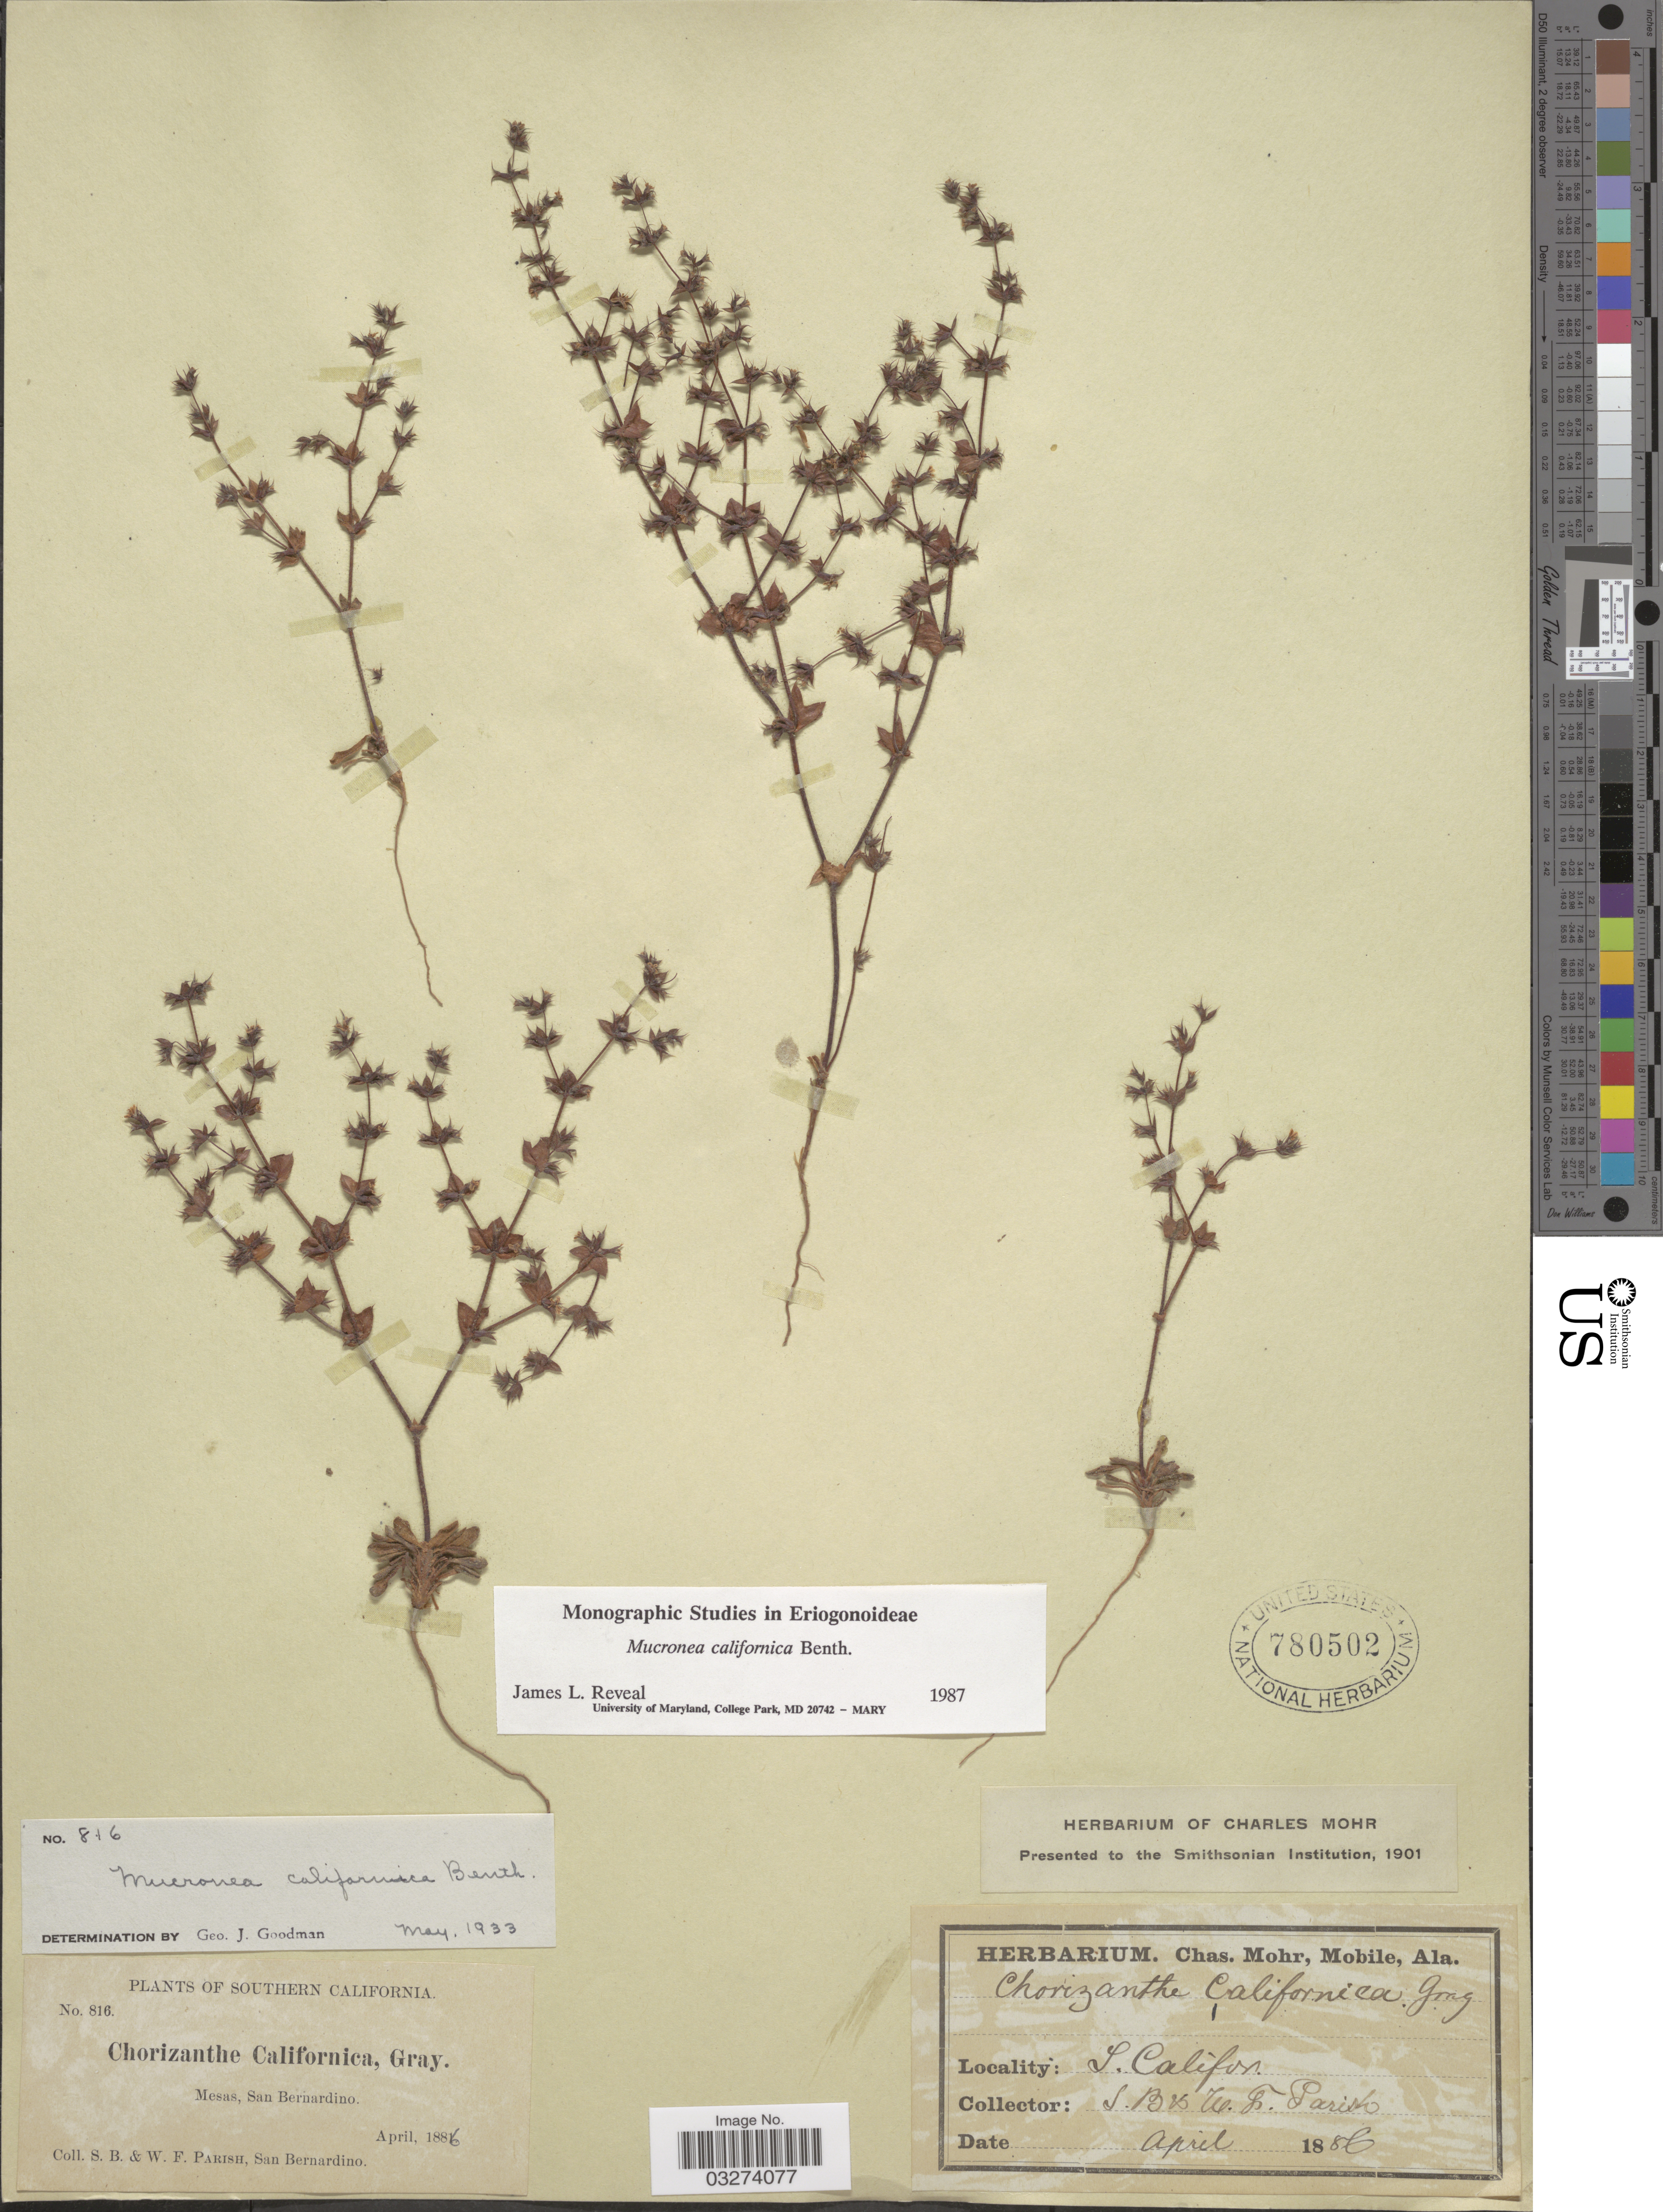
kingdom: Plantae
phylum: Tracheophyta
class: Magnoliopsida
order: Caryophyllales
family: Polygonaceae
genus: Mucronea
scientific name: Mucronea californica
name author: Benth.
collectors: S. B. Parish & W. F. Parish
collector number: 816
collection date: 1886-04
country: United States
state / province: California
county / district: San Bernardino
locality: Southern California. Mesas, San Bernardino.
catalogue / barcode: US 780502